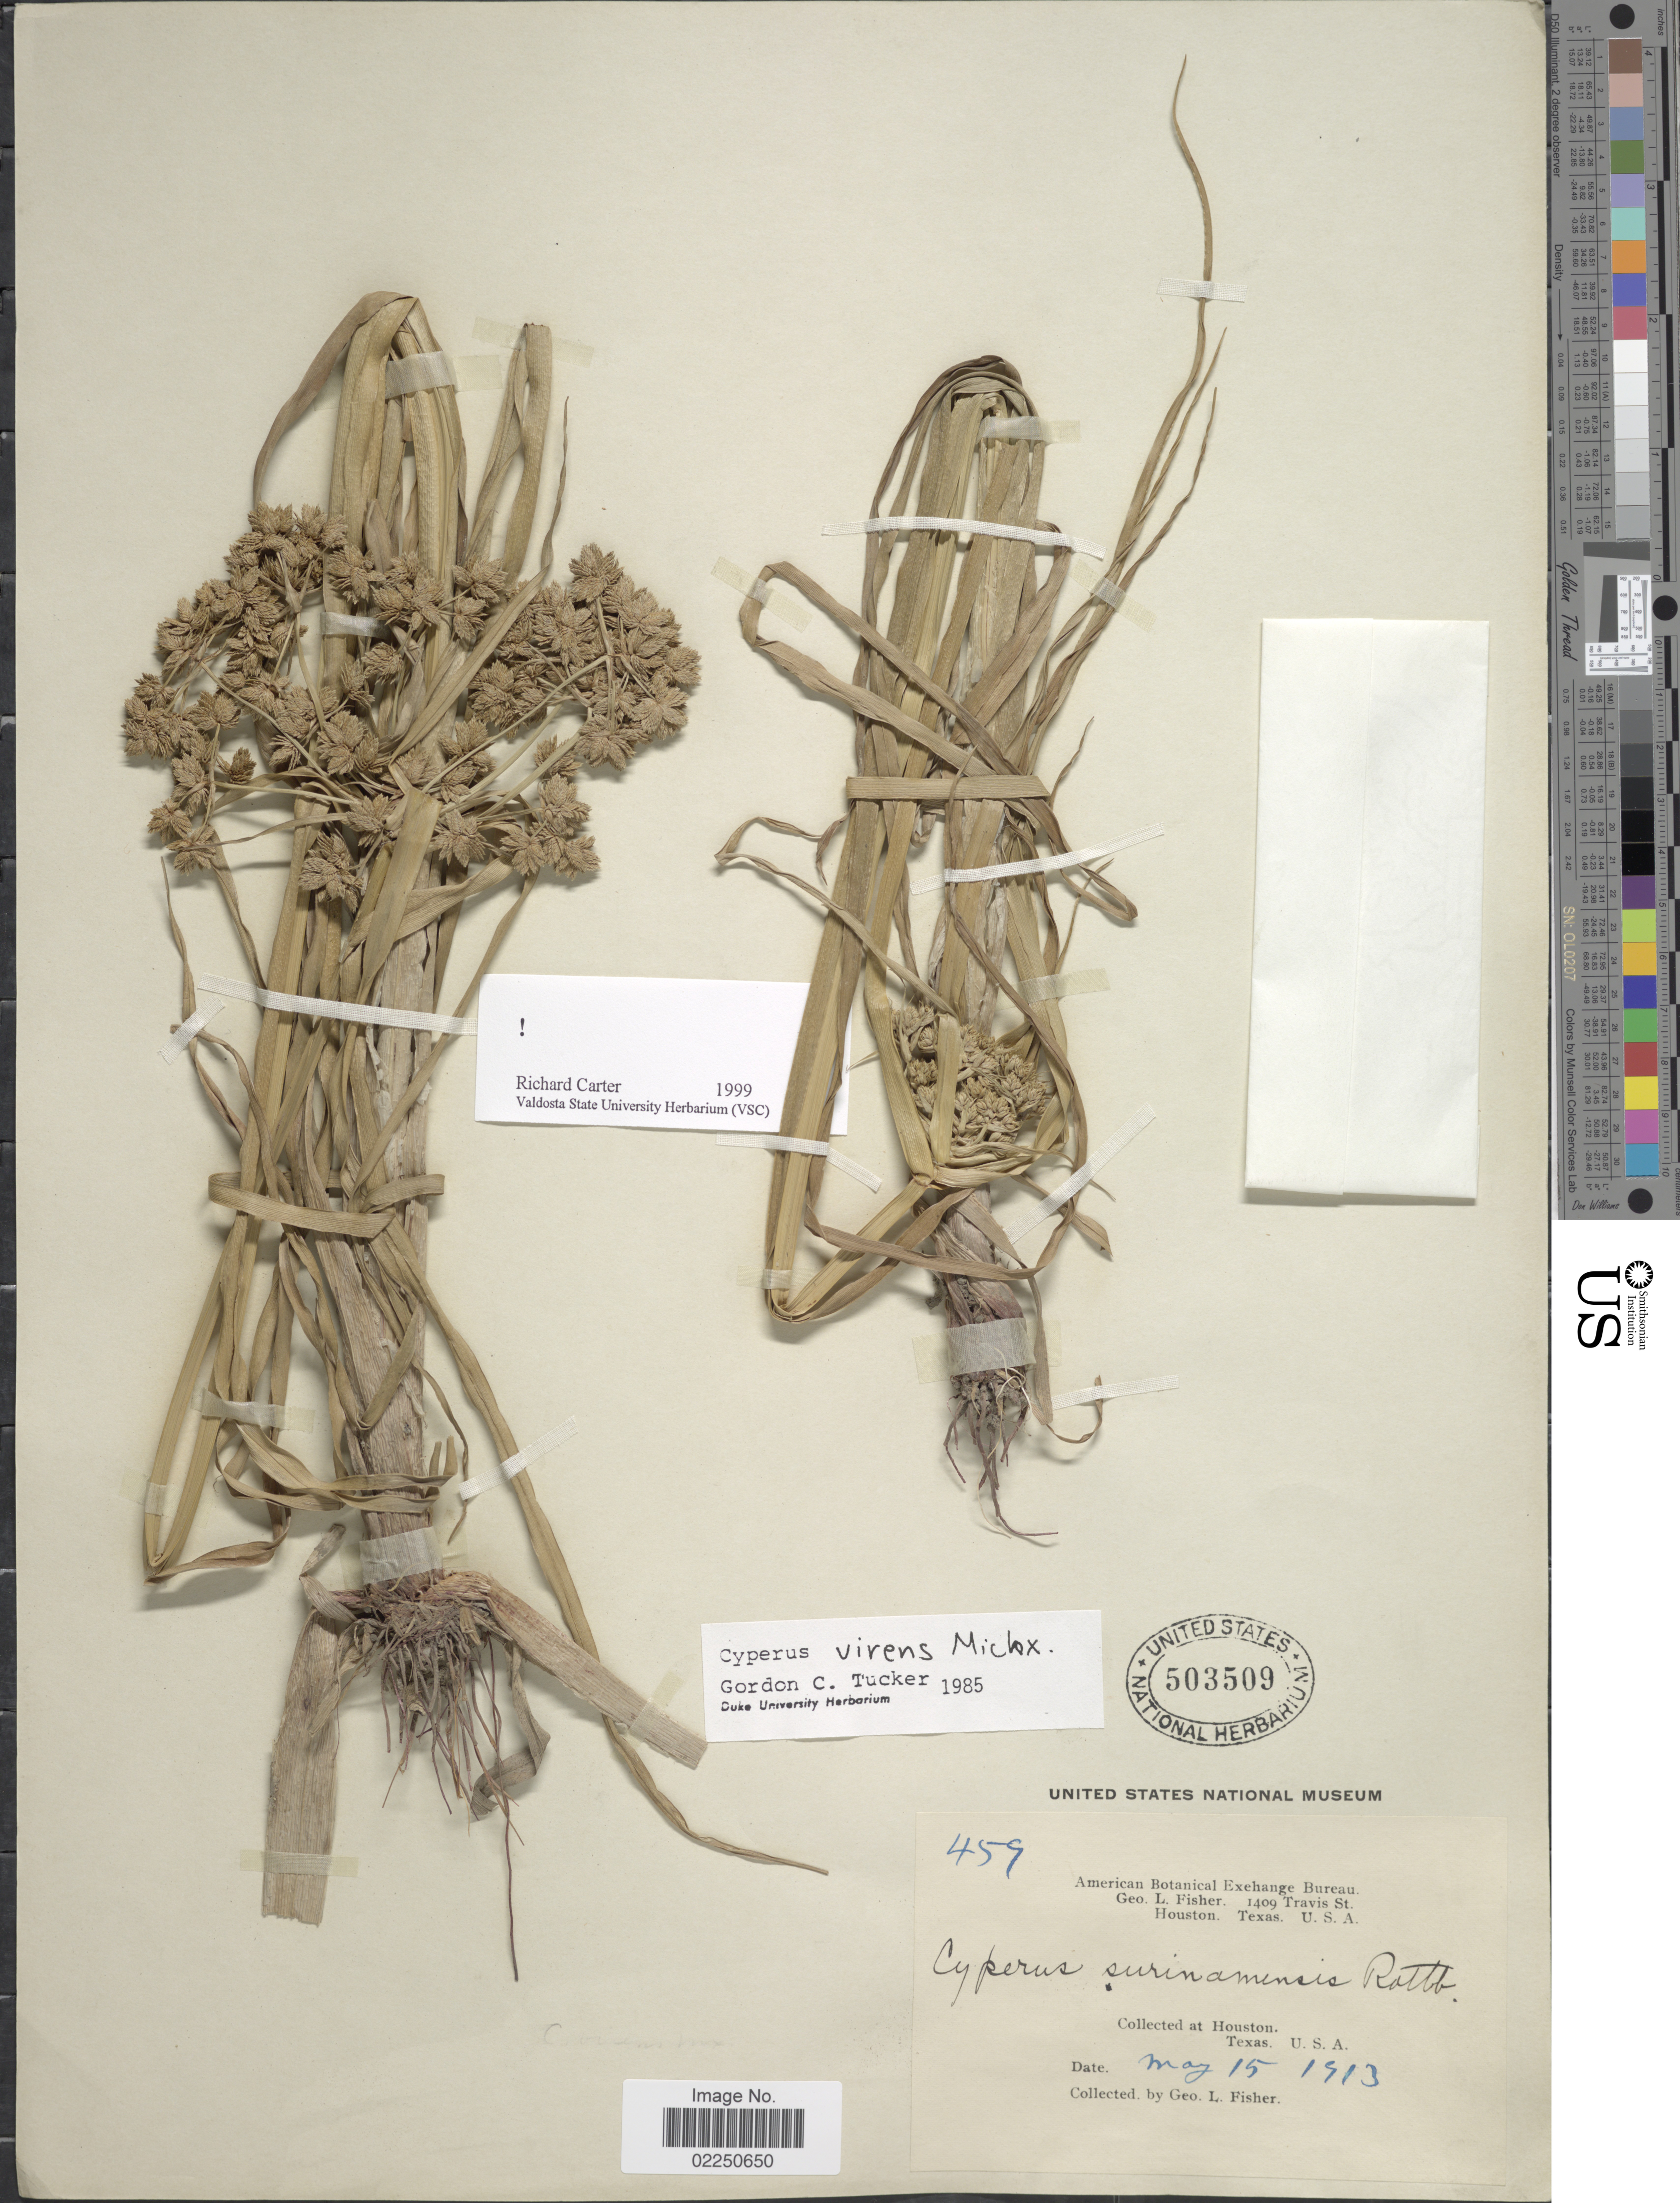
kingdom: Plantae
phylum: Tracheophyta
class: Liliopsida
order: Poales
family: Cyperaceae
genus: Cyperus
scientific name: Cyperus virens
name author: Michx.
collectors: G. L. Fisher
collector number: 459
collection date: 1913-05-15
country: United States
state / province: Texas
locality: Houston, Texas, U.S.A.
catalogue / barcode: US 503509